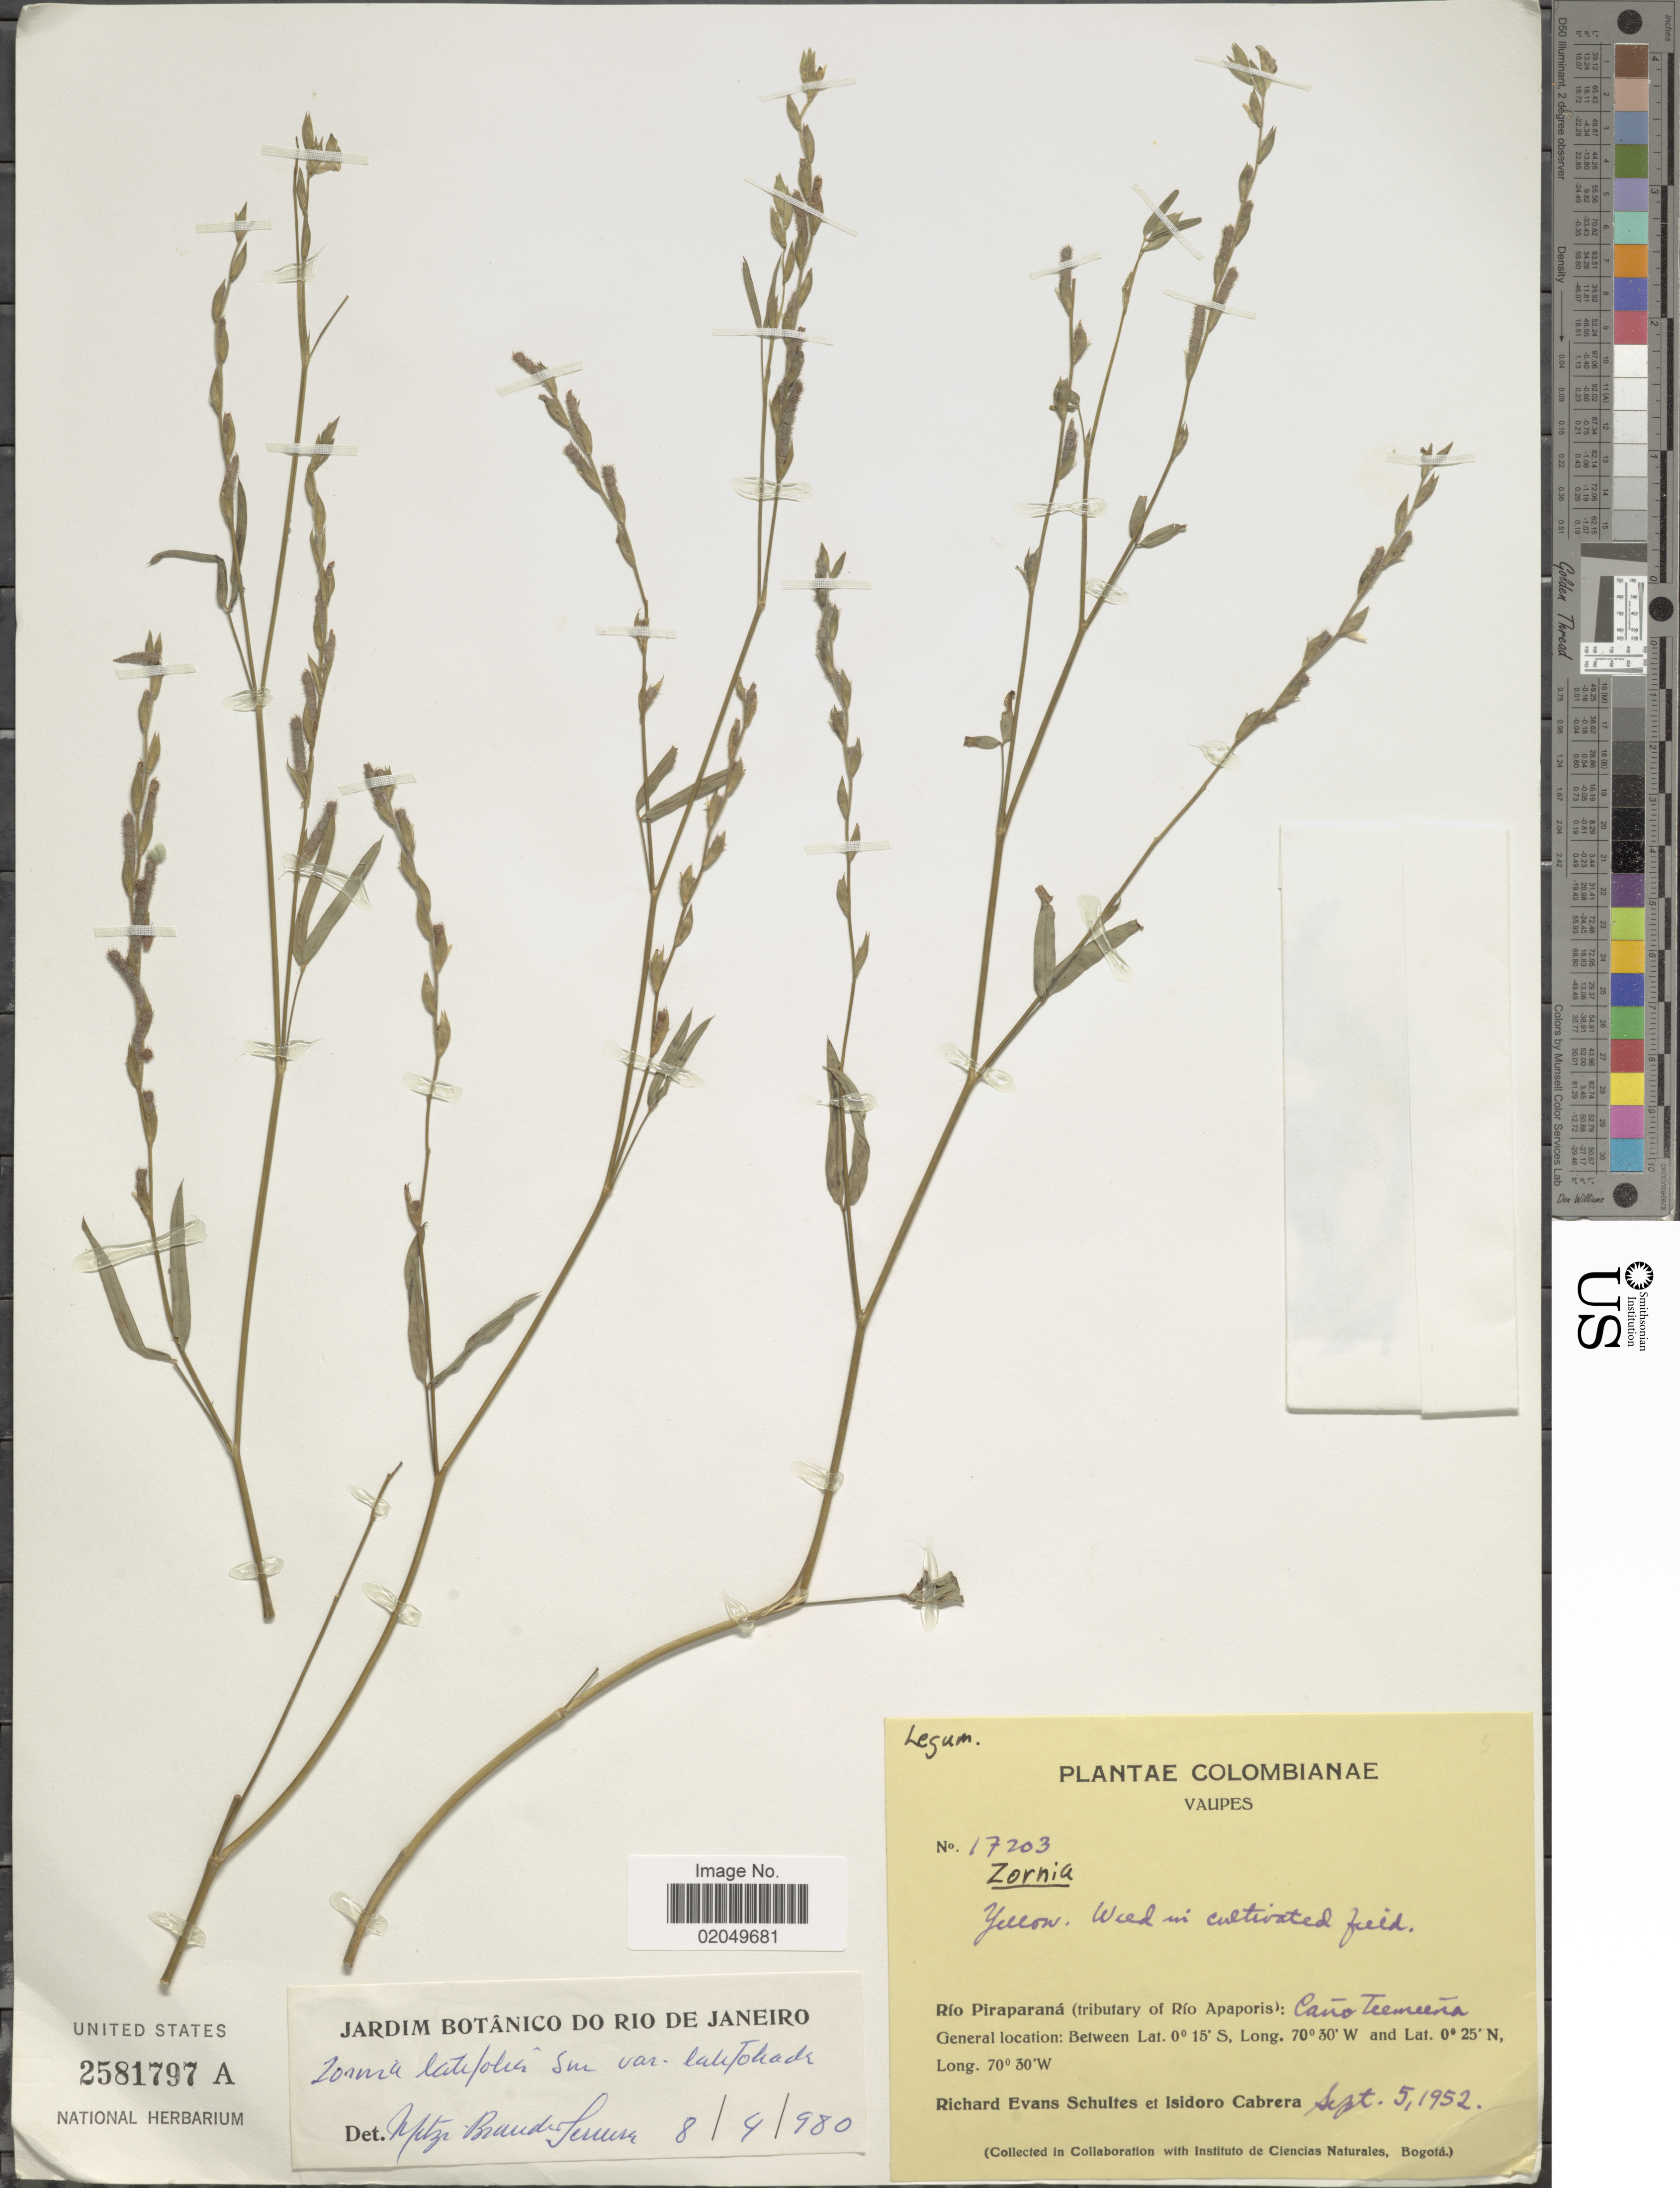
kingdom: Plantae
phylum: Tracheophyta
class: Magnoliopsida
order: Fabales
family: Fabaceae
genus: Zornia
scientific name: Zornia latifolia var. latifolia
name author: Sm.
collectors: R. E. Schultes & I. Cabrera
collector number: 17203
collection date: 1952-09-05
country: Colombia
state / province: Vaupés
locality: Colombianae. Rio Piraparana (tributary of Rio Apaporis): Cano Teemeena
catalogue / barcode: US 2572797A